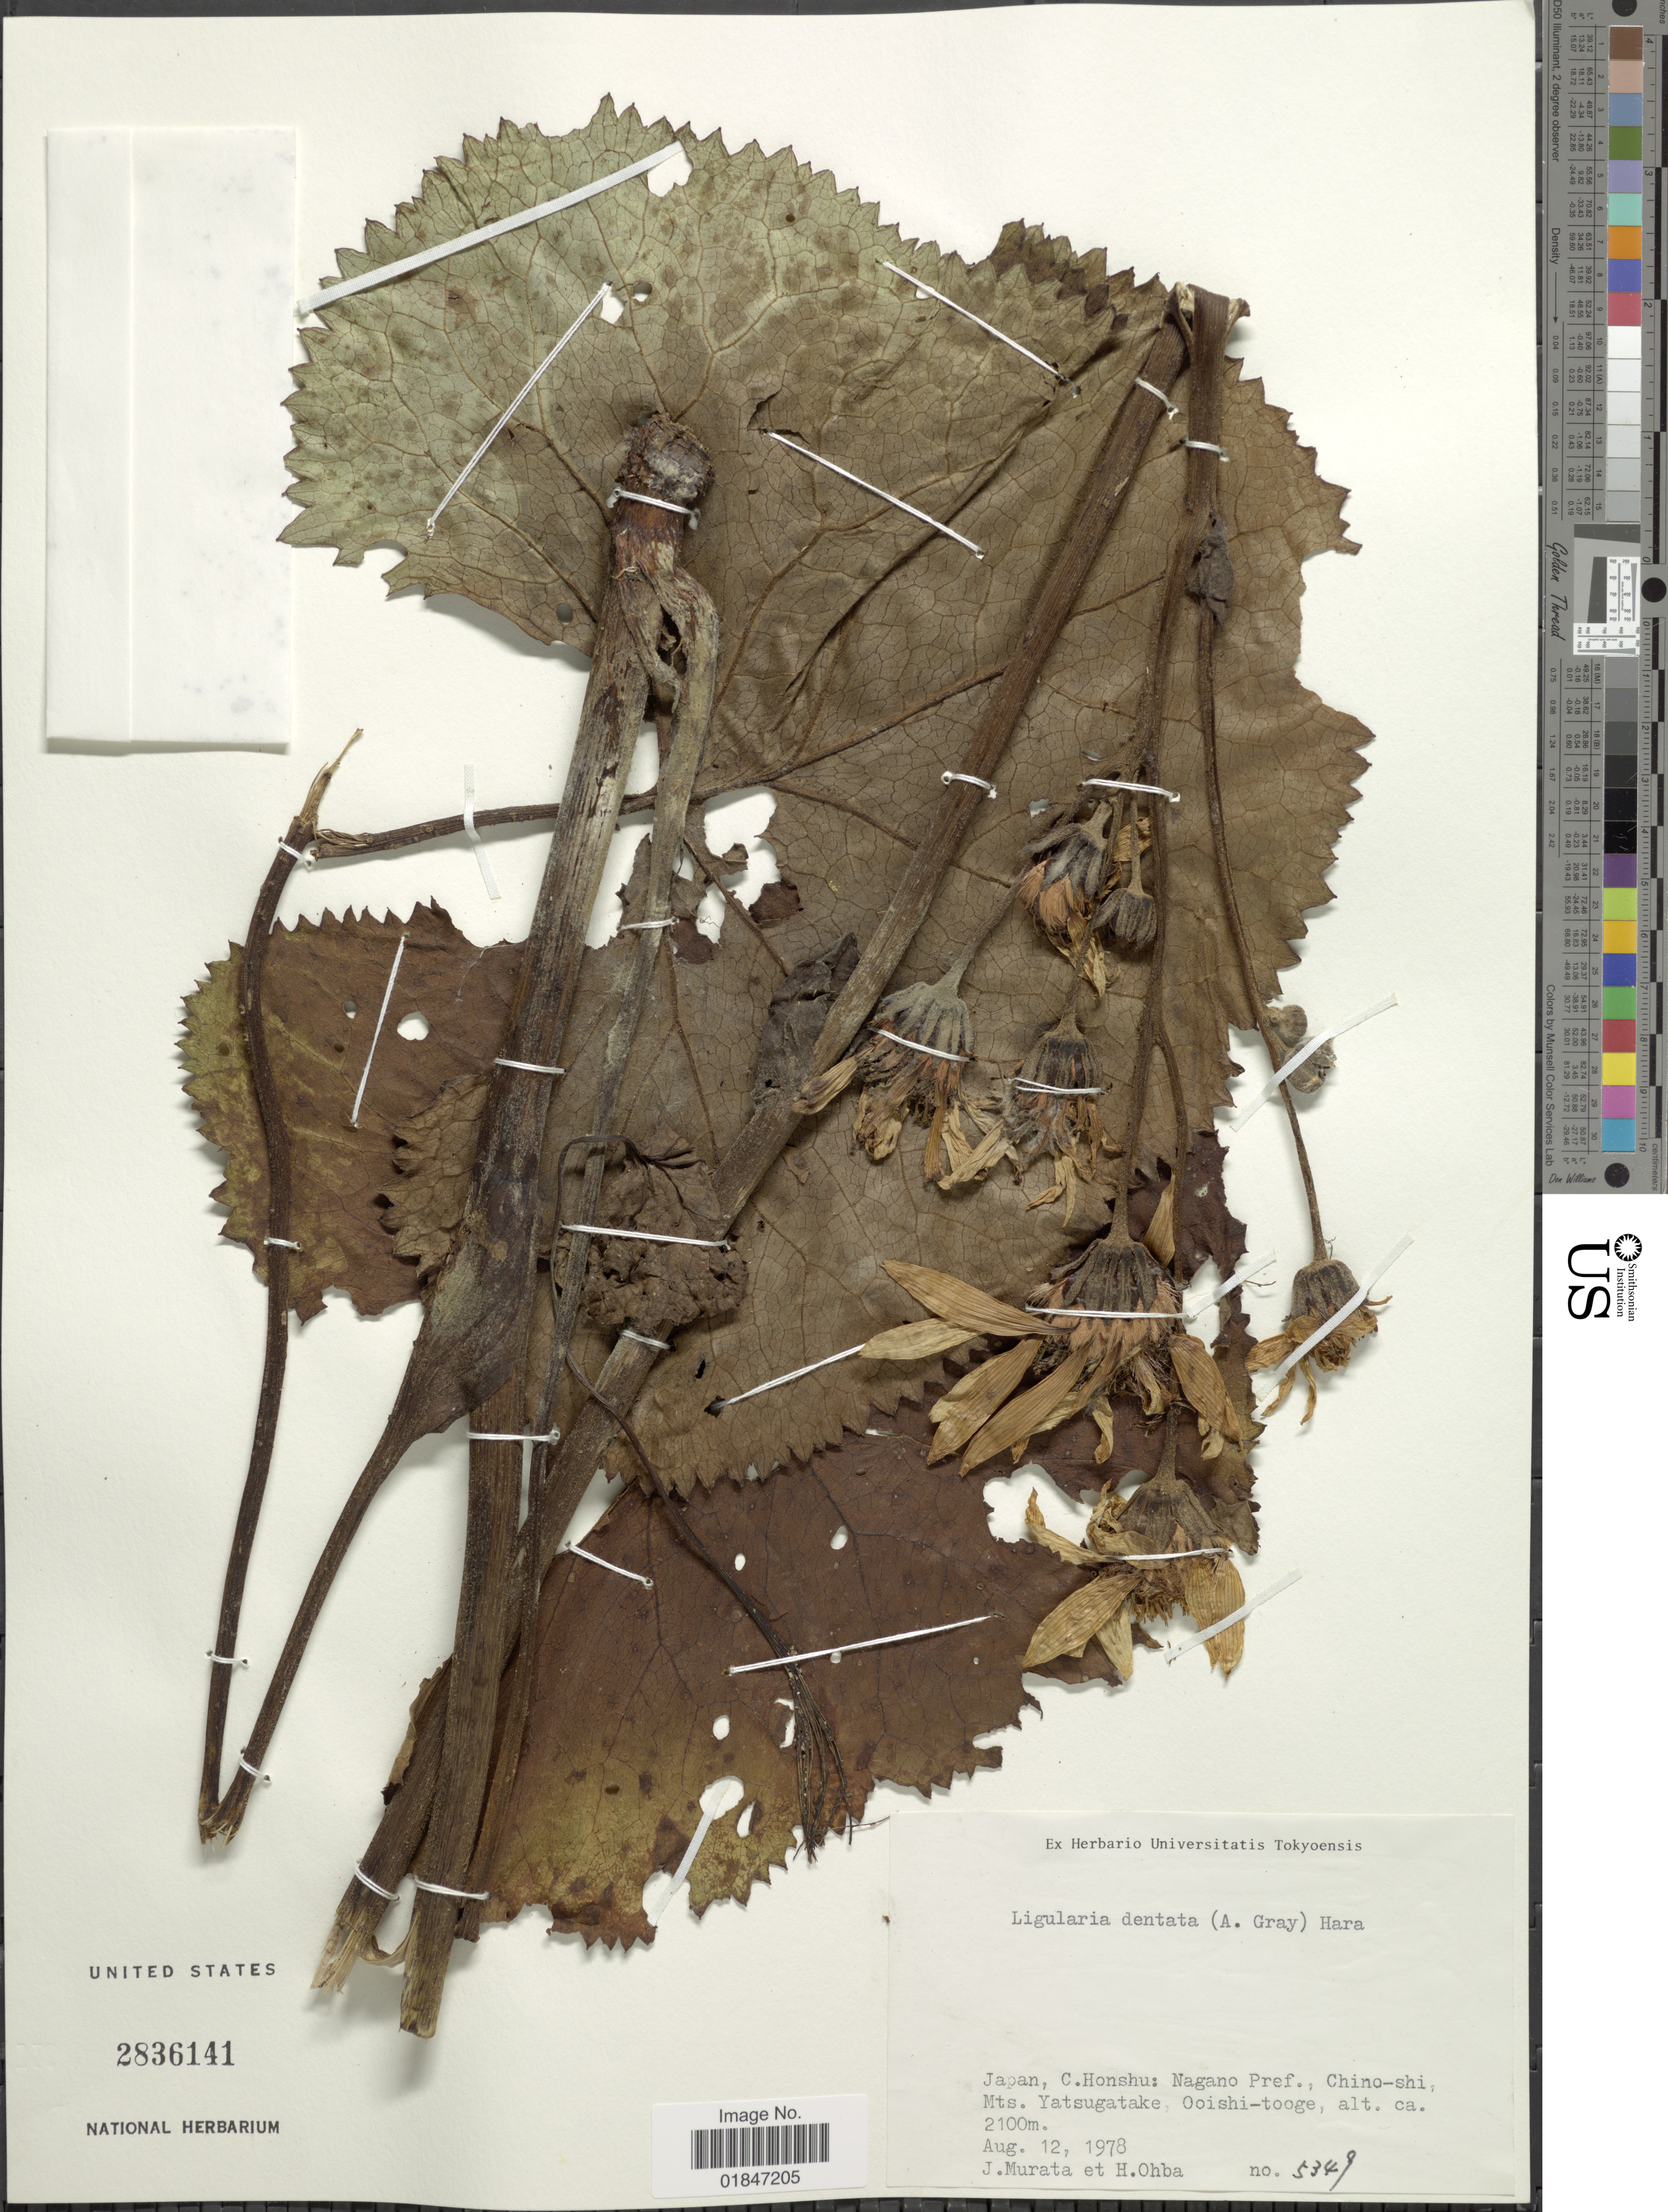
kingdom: Plantae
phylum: Tracheophyta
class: Magnoliopsida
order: Asterales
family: Asteraceae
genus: Ligularia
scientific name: Ligularia dentata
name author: (A. Gray) H. Hara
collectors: J. Murata & H. Ohba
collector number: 5349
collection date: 1978-08-12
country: Japan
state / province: Nagano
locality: Japan, C. Honshu: Nagano Pref., Chino-shi, Mts Yatsugatakem Ooishi-tooge.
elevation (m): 2100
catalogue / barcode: US 2836141